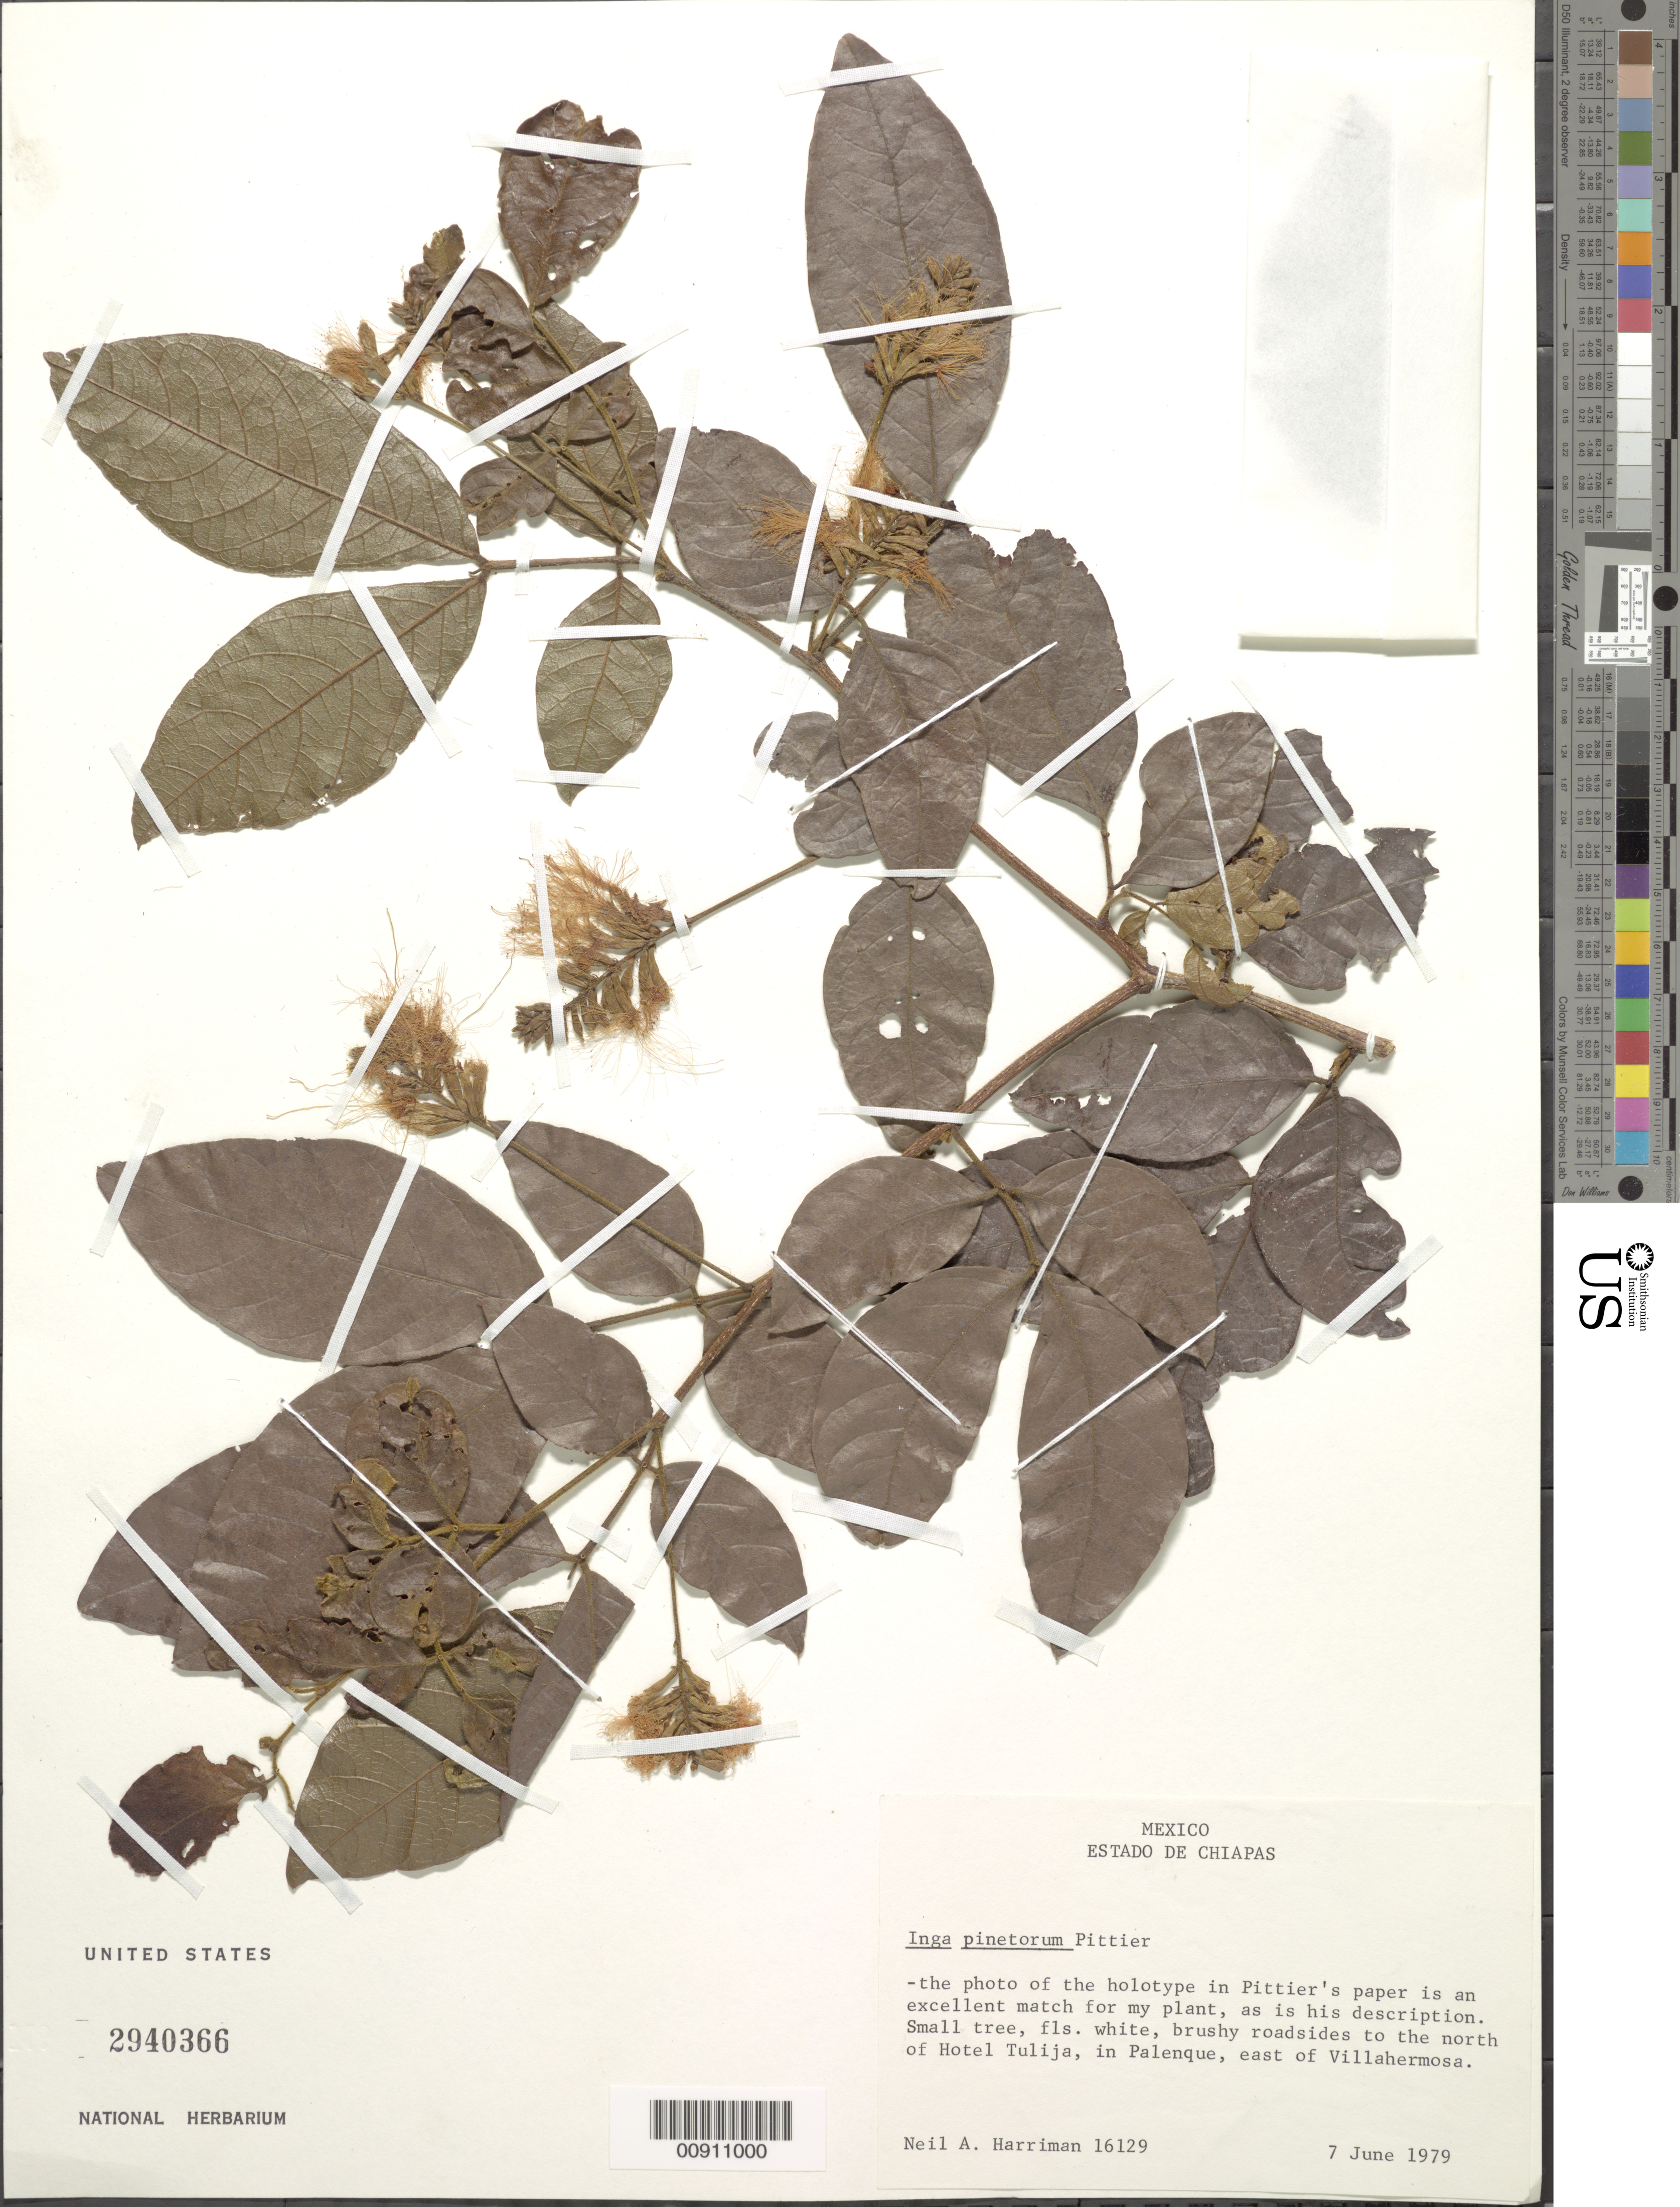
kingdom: Plantae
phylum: Tracheophyta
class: Magnoliopsida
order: Fabales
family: Fabaceae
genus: Inga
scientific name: Inga pinetorum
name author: Pittier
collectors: N. A. Harriman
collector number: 16129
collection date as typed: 07 Jun 1979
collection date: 1979-06-07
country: Mexico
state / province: Chiapas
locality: Roadsides to the north of Hotel Tulija, in Palenque, east of Villahermosa.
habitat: Brushy roadsides.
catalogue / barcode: US 2940366